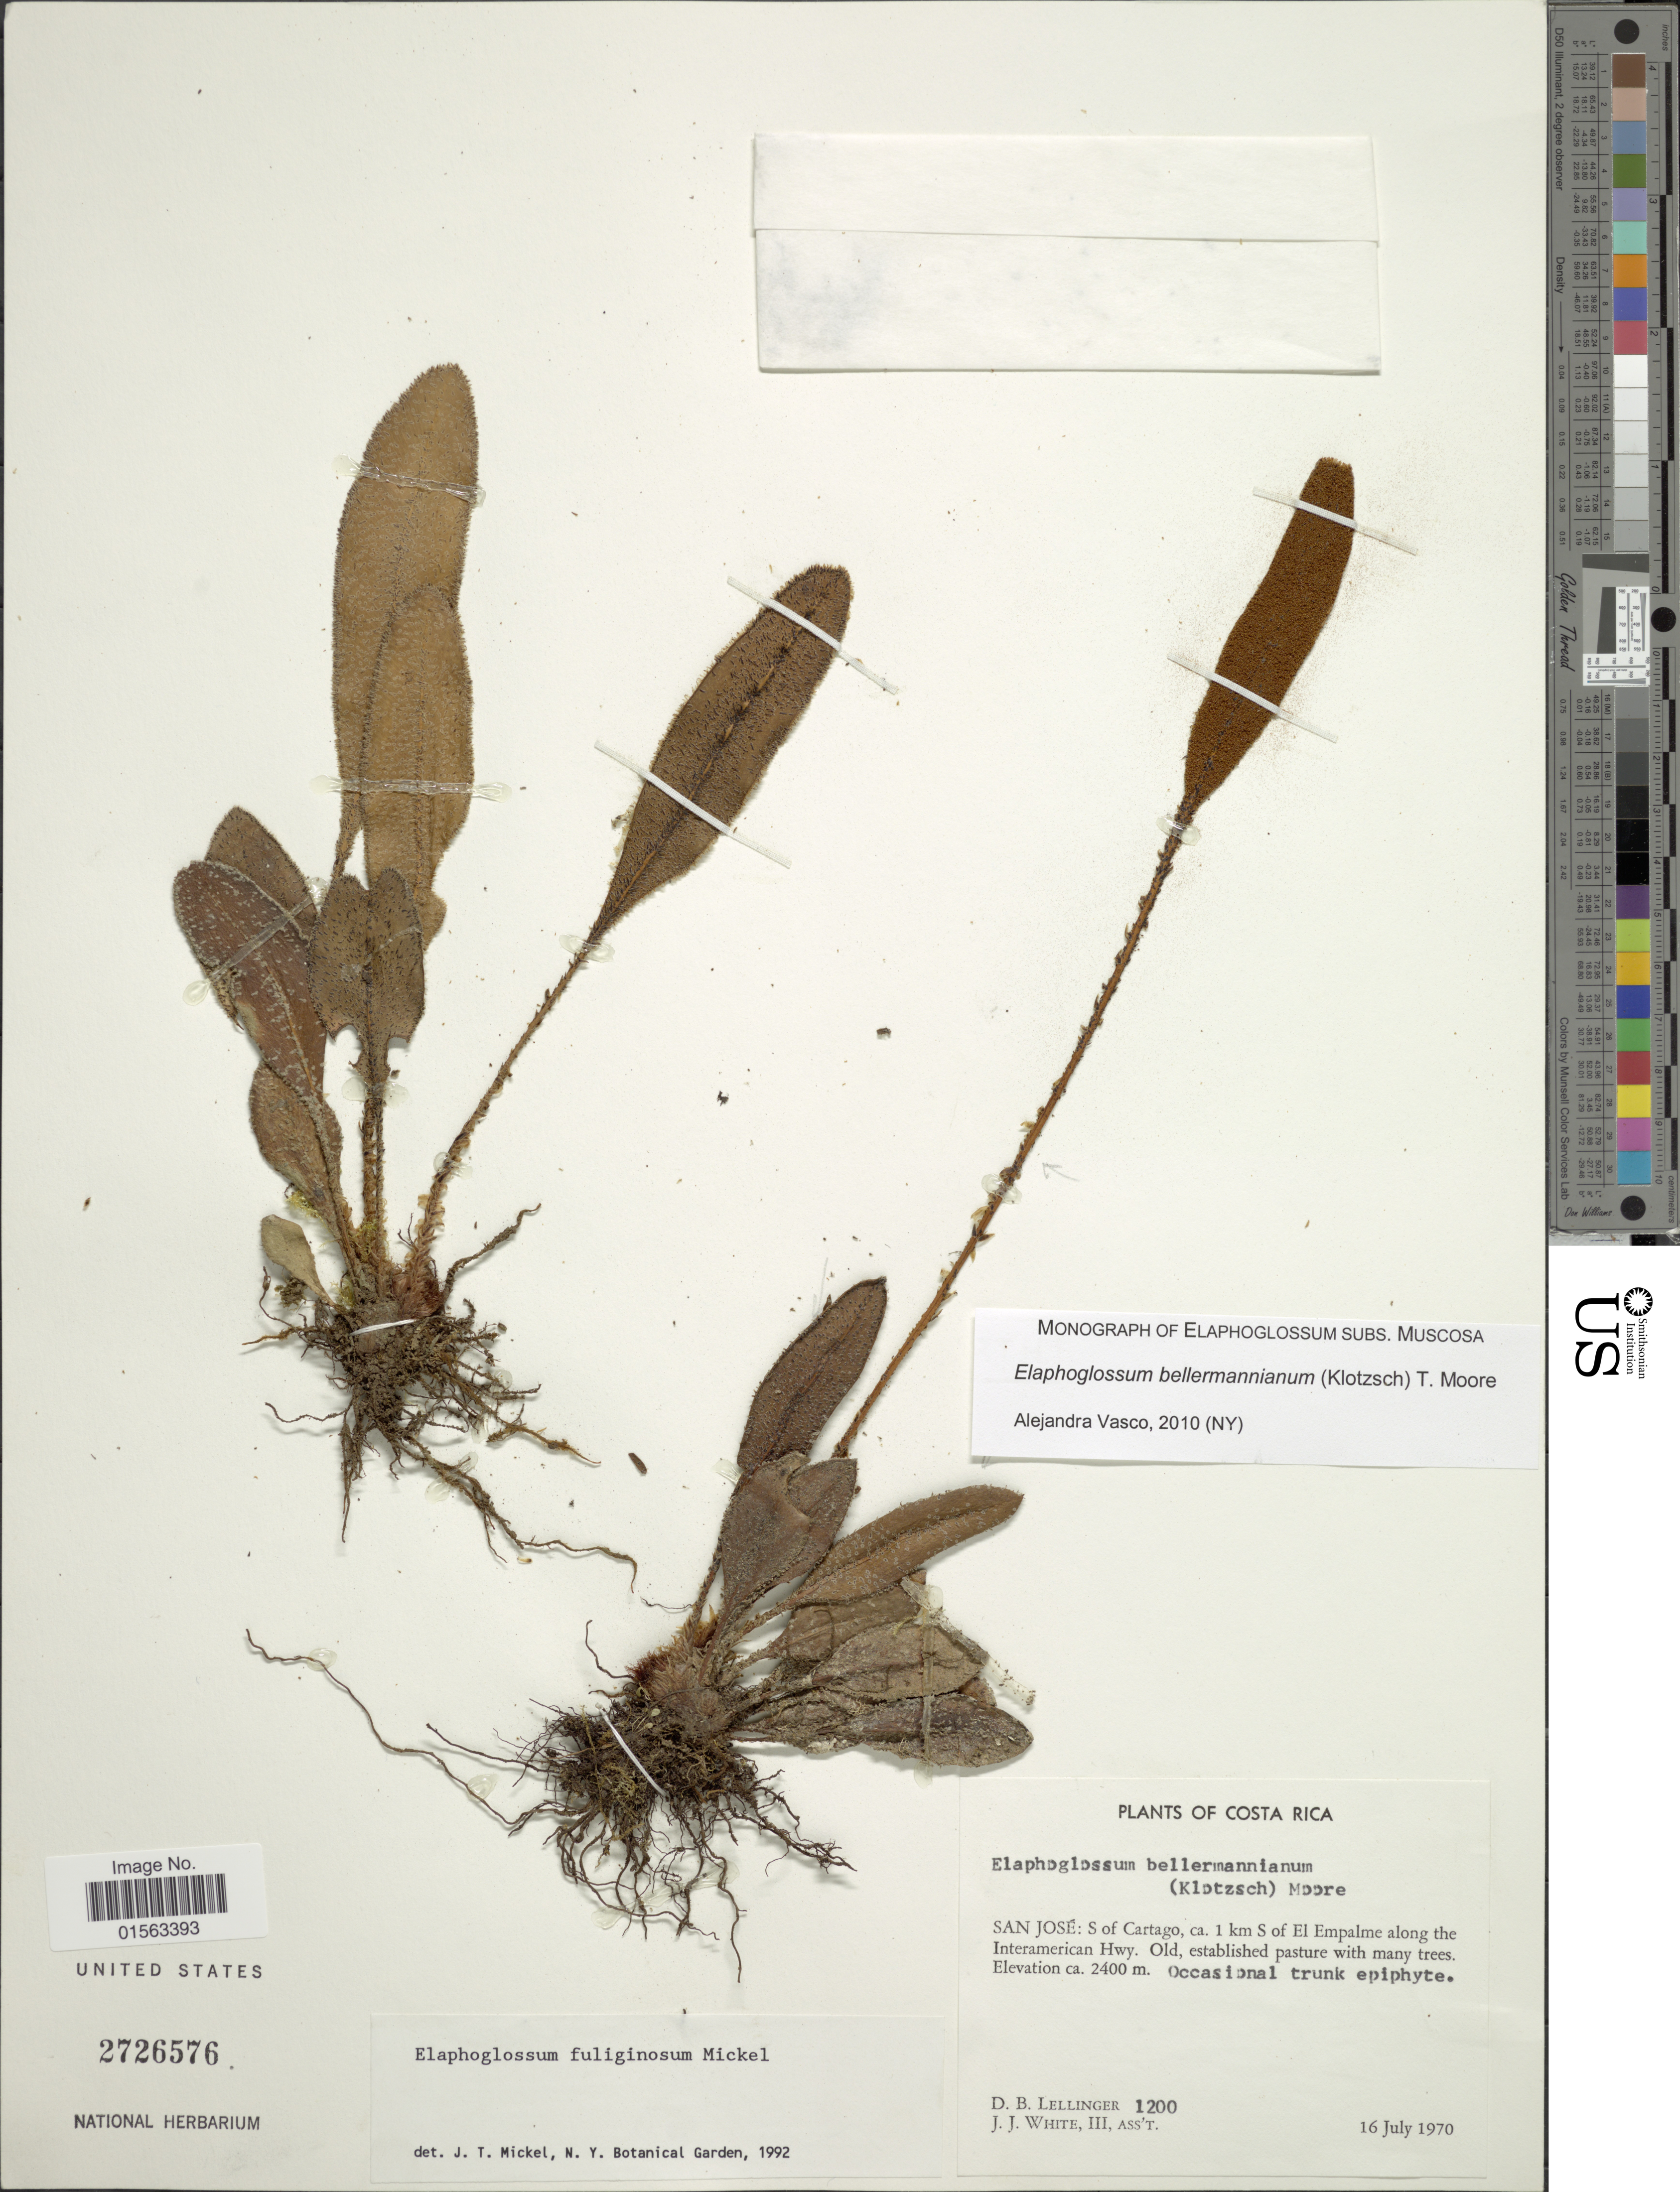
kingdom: Plantae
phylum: Tracheophyta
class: Polypodiopsida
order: Polypodiales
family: Dryopteridaceae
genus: Elaphoglossum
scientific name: Elaphoglossum bellermannianum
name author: (Klotzsch) T. Moore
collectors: D. B. Lellinger & J. White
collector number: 1200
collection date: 1970-07-16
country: Costa Rica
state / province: San José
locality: San Jose: S. of Cartago, ca. 1 km S of El Empalme along the Interamerican Hwy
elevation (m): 2400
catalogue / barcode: US 2726576